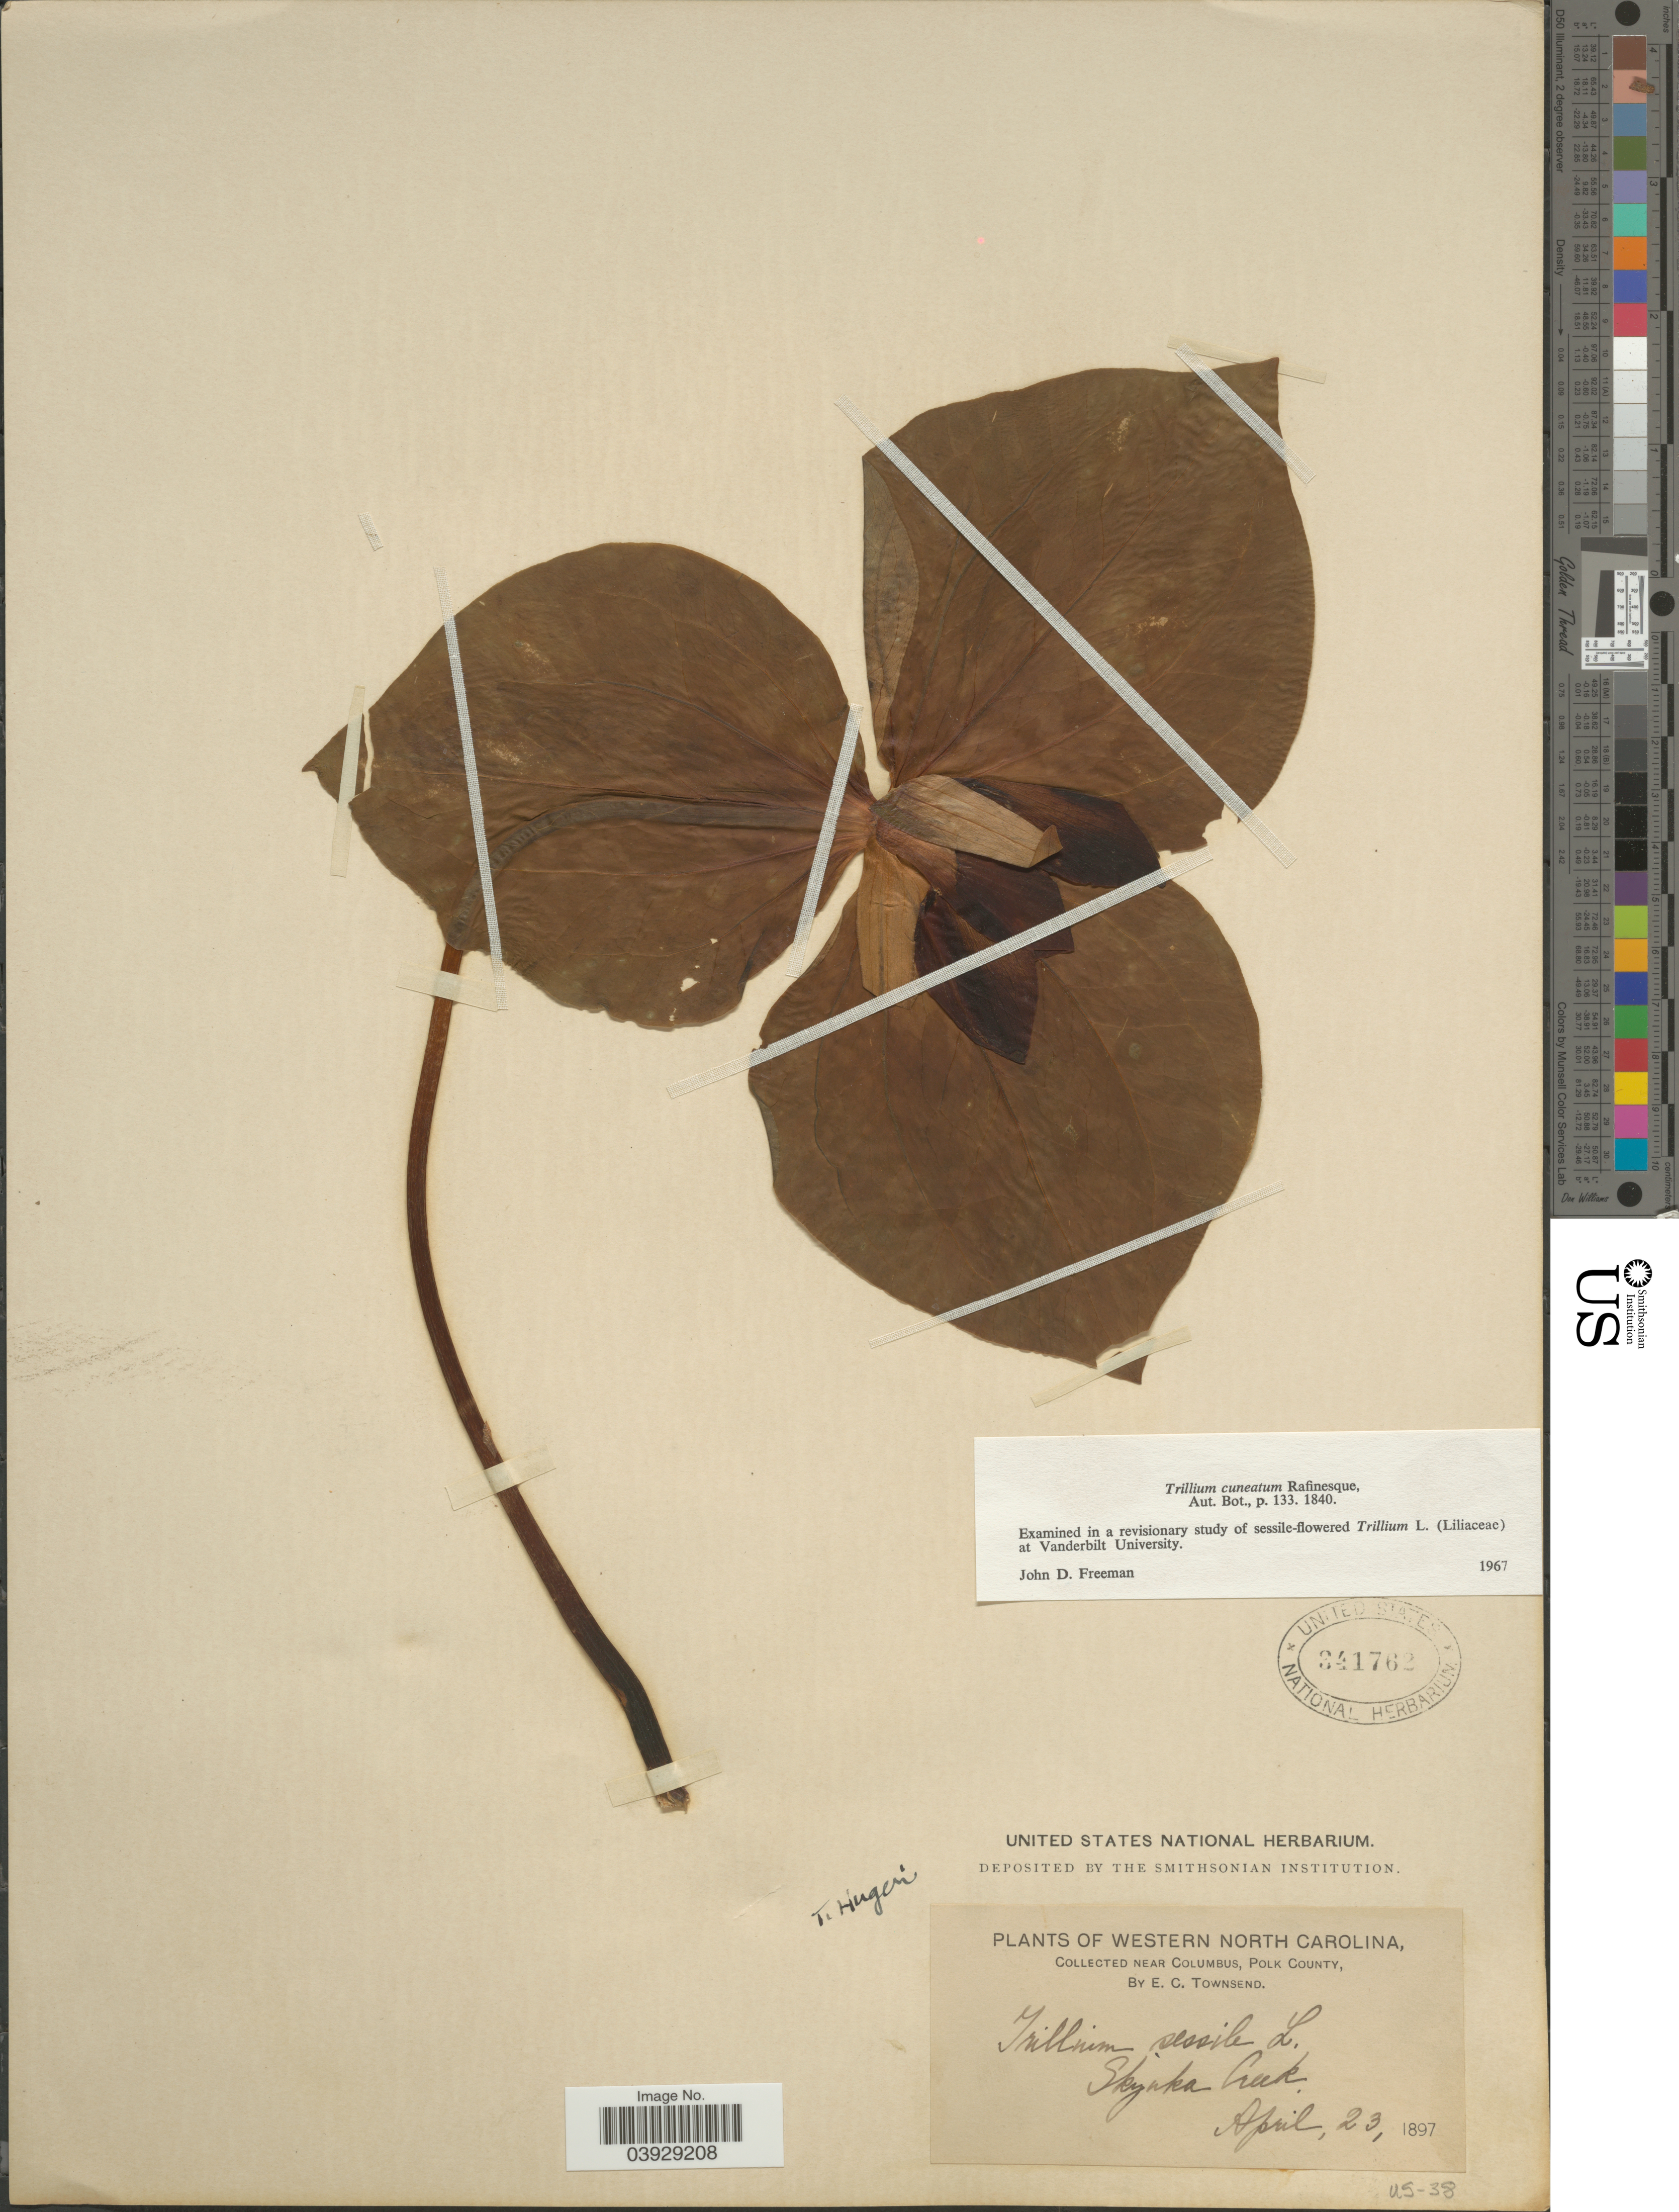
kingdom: Plantae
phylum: Tracheophyta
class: Liliopsida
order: Liliales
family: Melanthiaceae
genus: Trillium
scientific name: Trillium cuneatum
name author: Raf.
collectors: E. C. Townsend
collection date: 1897-04-23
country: United States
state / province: North Carolina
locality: Western North Carolina, near Columbus, Polk County. Skyaka Creek.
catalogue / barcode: US 341762